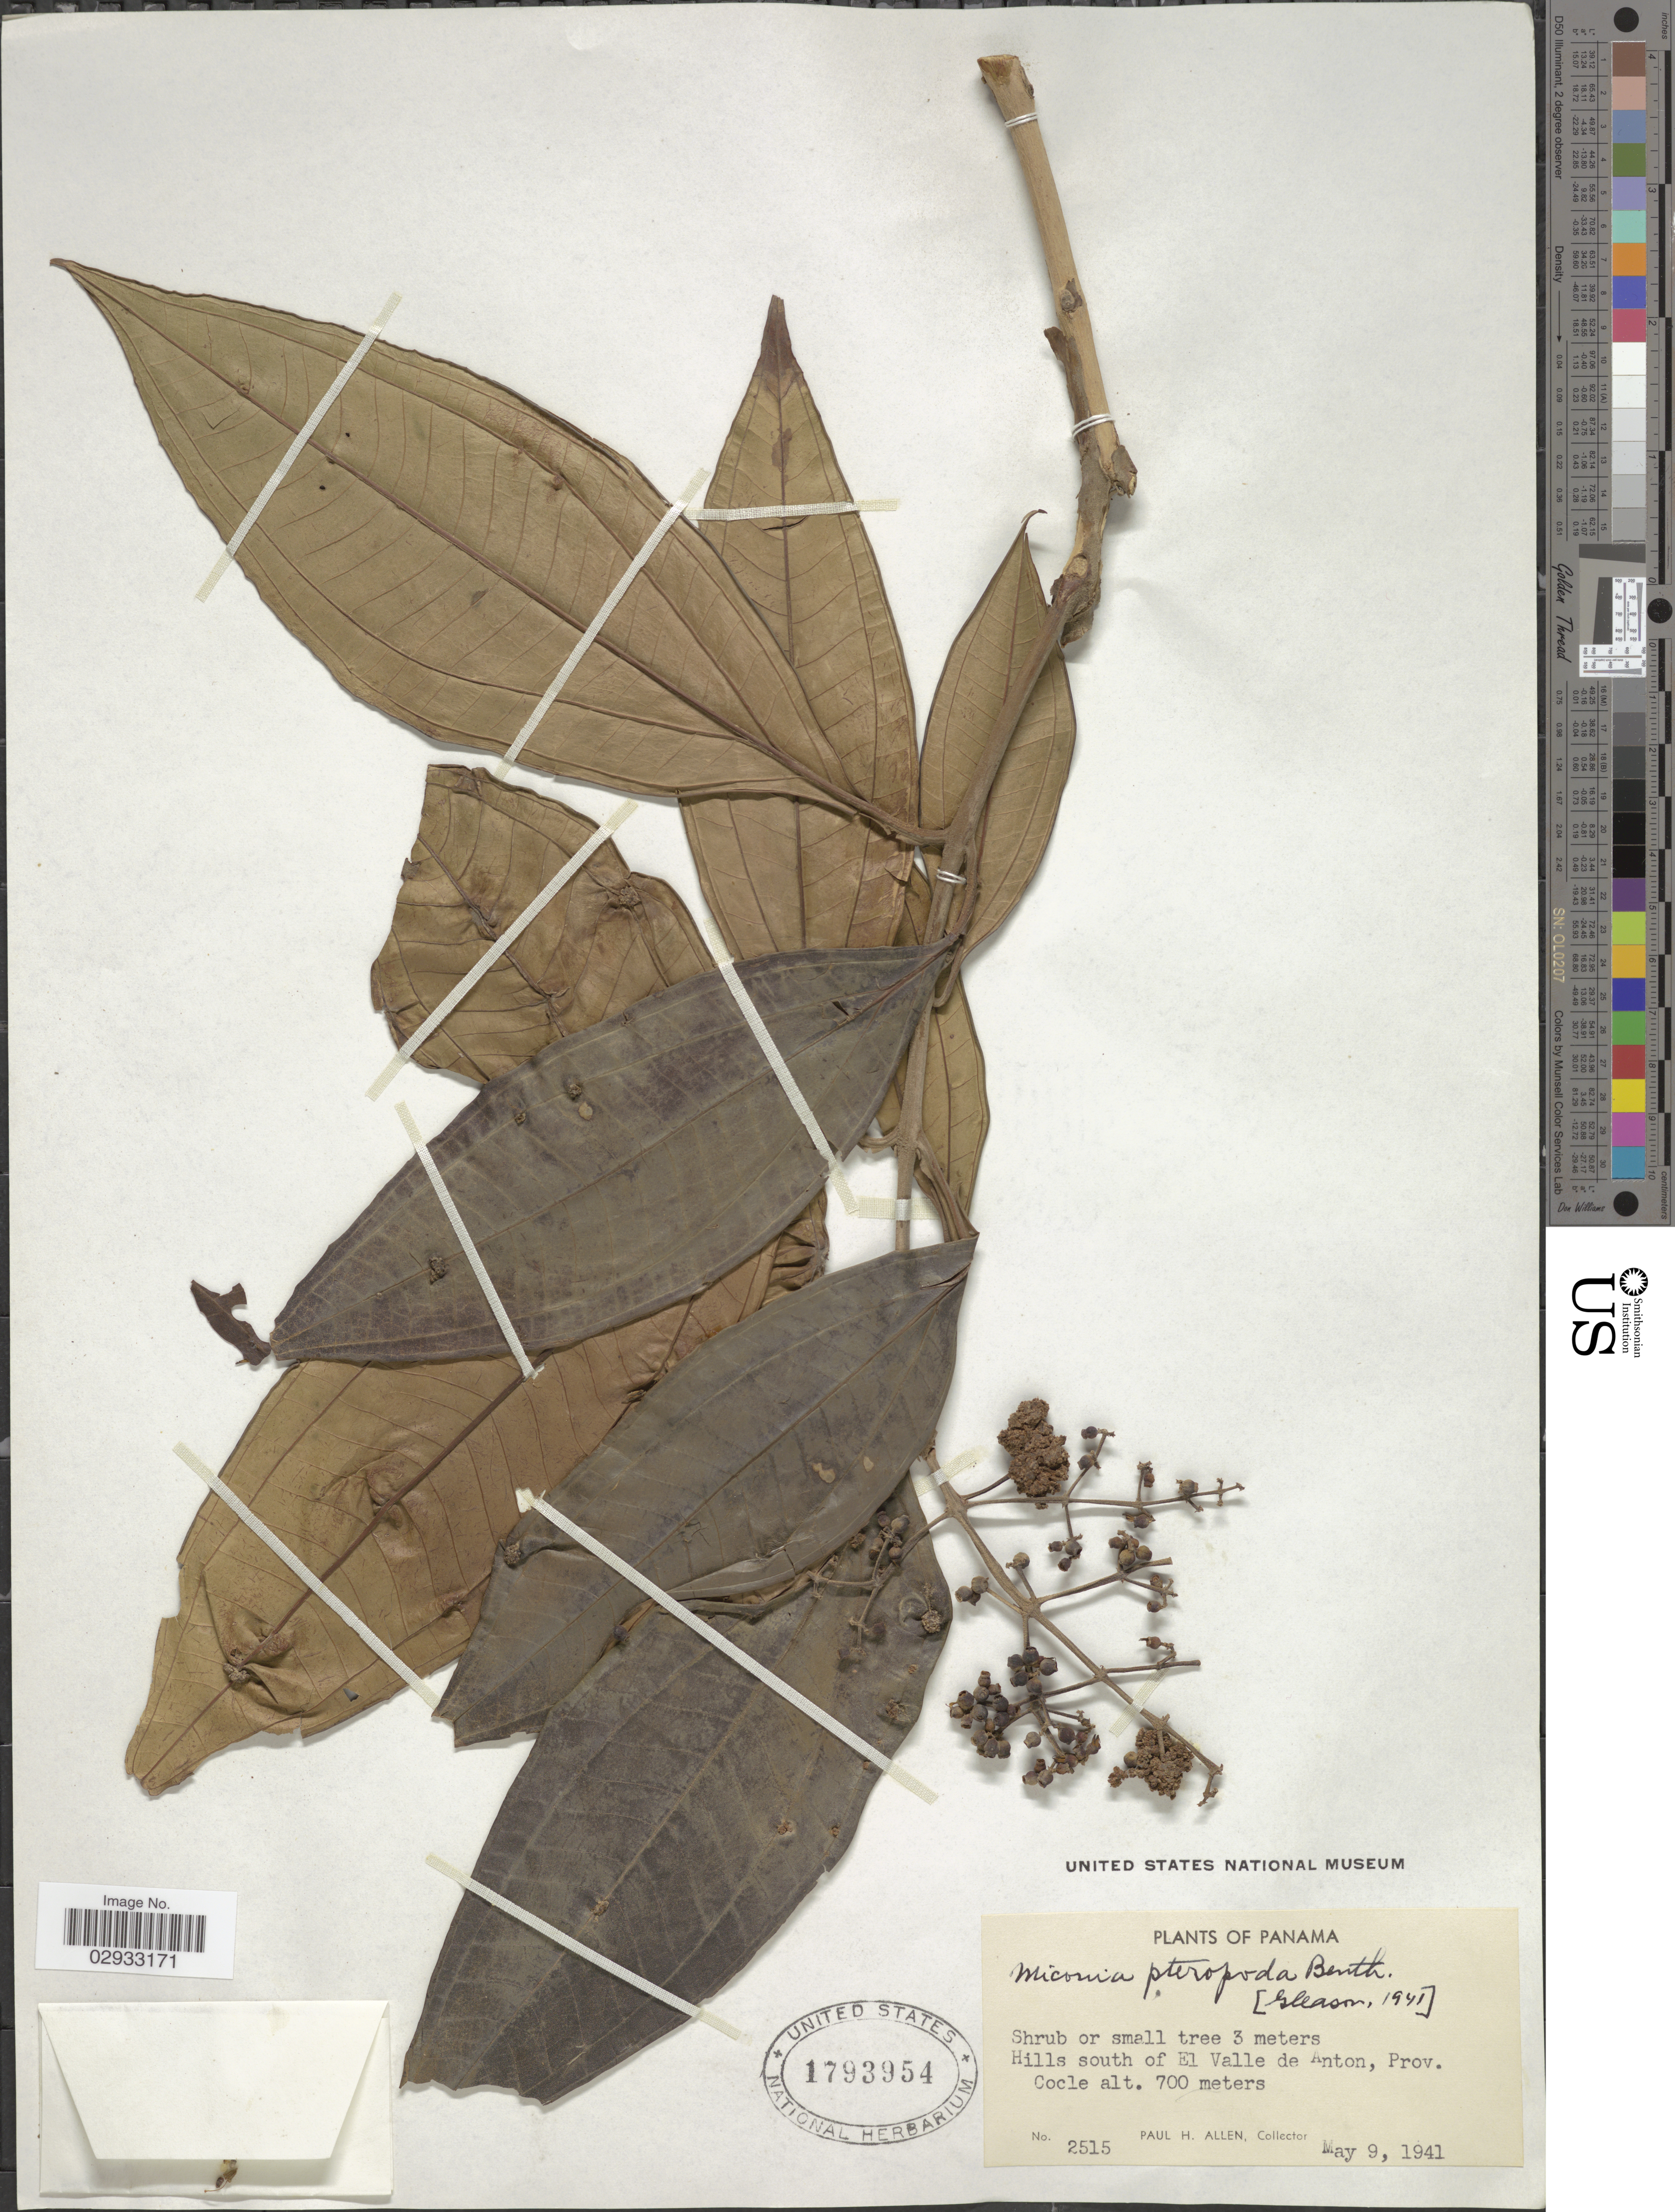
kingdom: Plantae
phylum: Tracheophyta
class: Magnoliopsida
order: Myrtales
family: Melastomataceae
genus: Miconia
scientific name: Miconia pteropoda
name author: Benth.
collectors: P. H. Allen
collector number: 2515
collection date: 1941-05-09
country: Panama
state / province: Coclé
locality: Hills south of El Valle de Anton, Prov. Cocle.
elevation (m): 700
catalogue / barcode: US 1793954